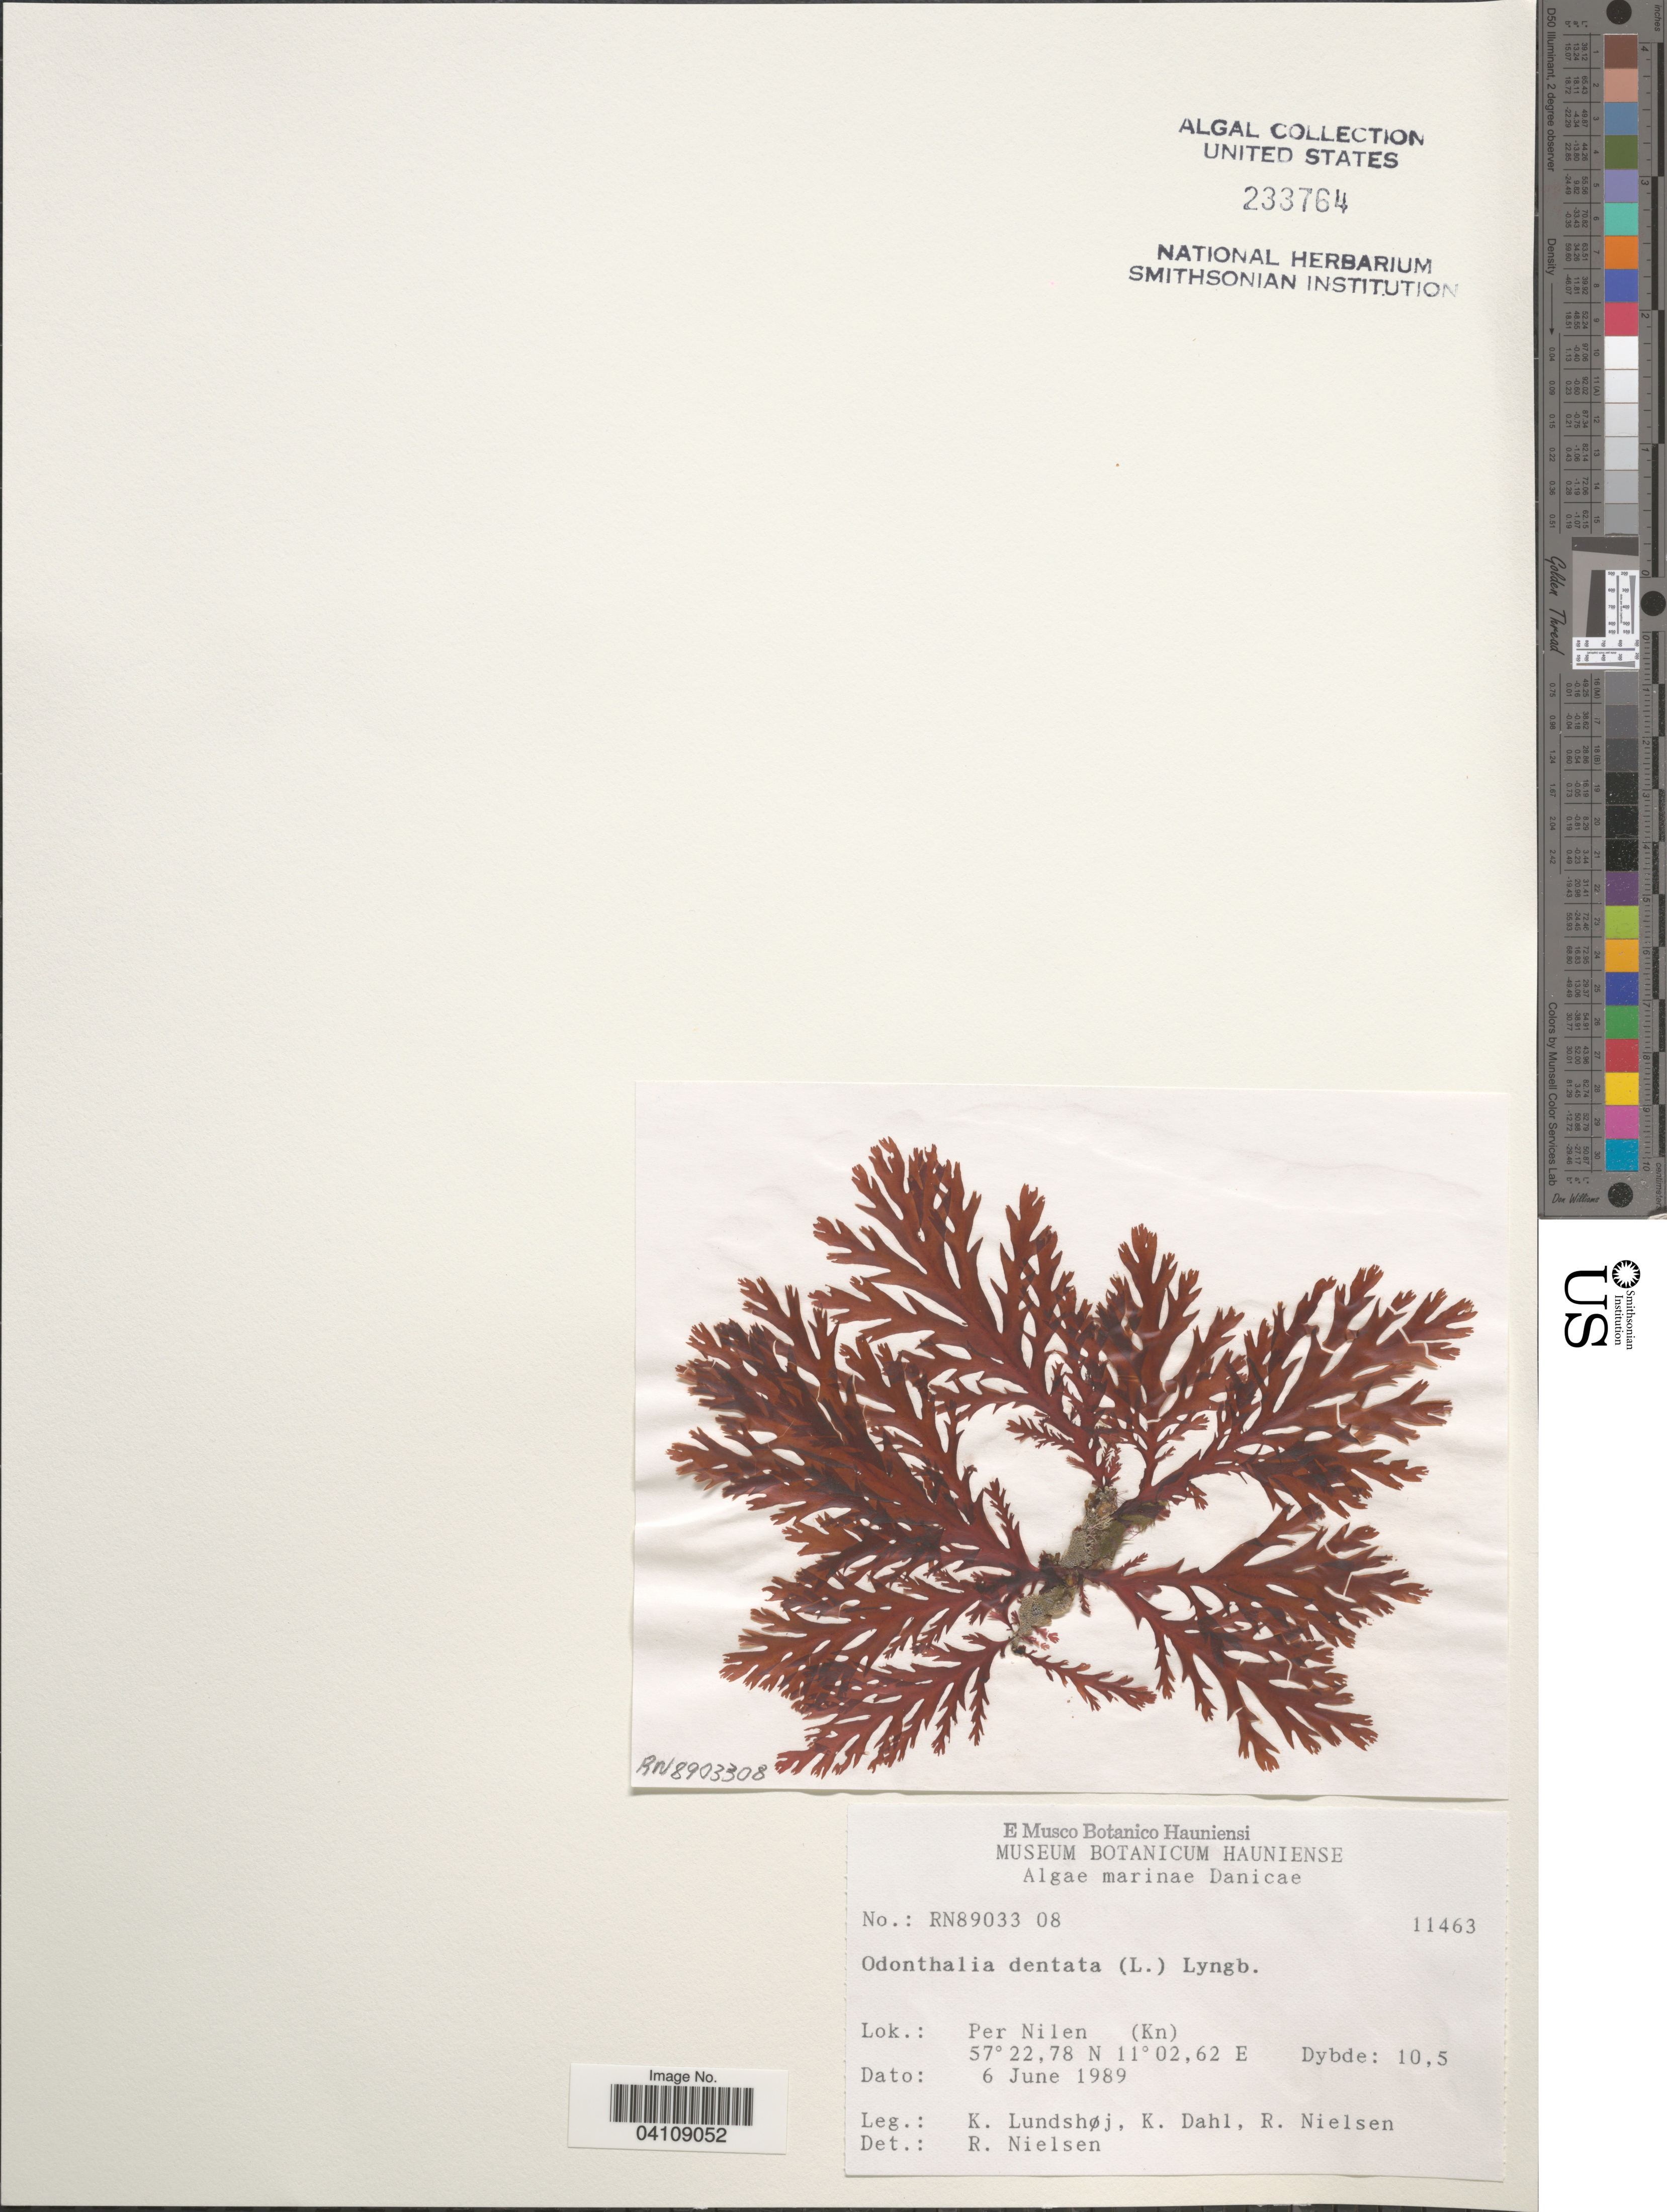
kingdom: Plantae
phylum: Rhodophyta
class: Florideophyceae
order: Ceramiales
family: Rhodomelaceae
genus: Odonthalia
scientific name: Odonthalia dentata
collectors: K. Lundshøj, K. Dahl & R. Nielsen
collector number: RN89033 08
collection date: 1989-06-06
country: Denmark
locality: Danicae. Per Nilen (Kn).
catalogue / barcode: US 233764